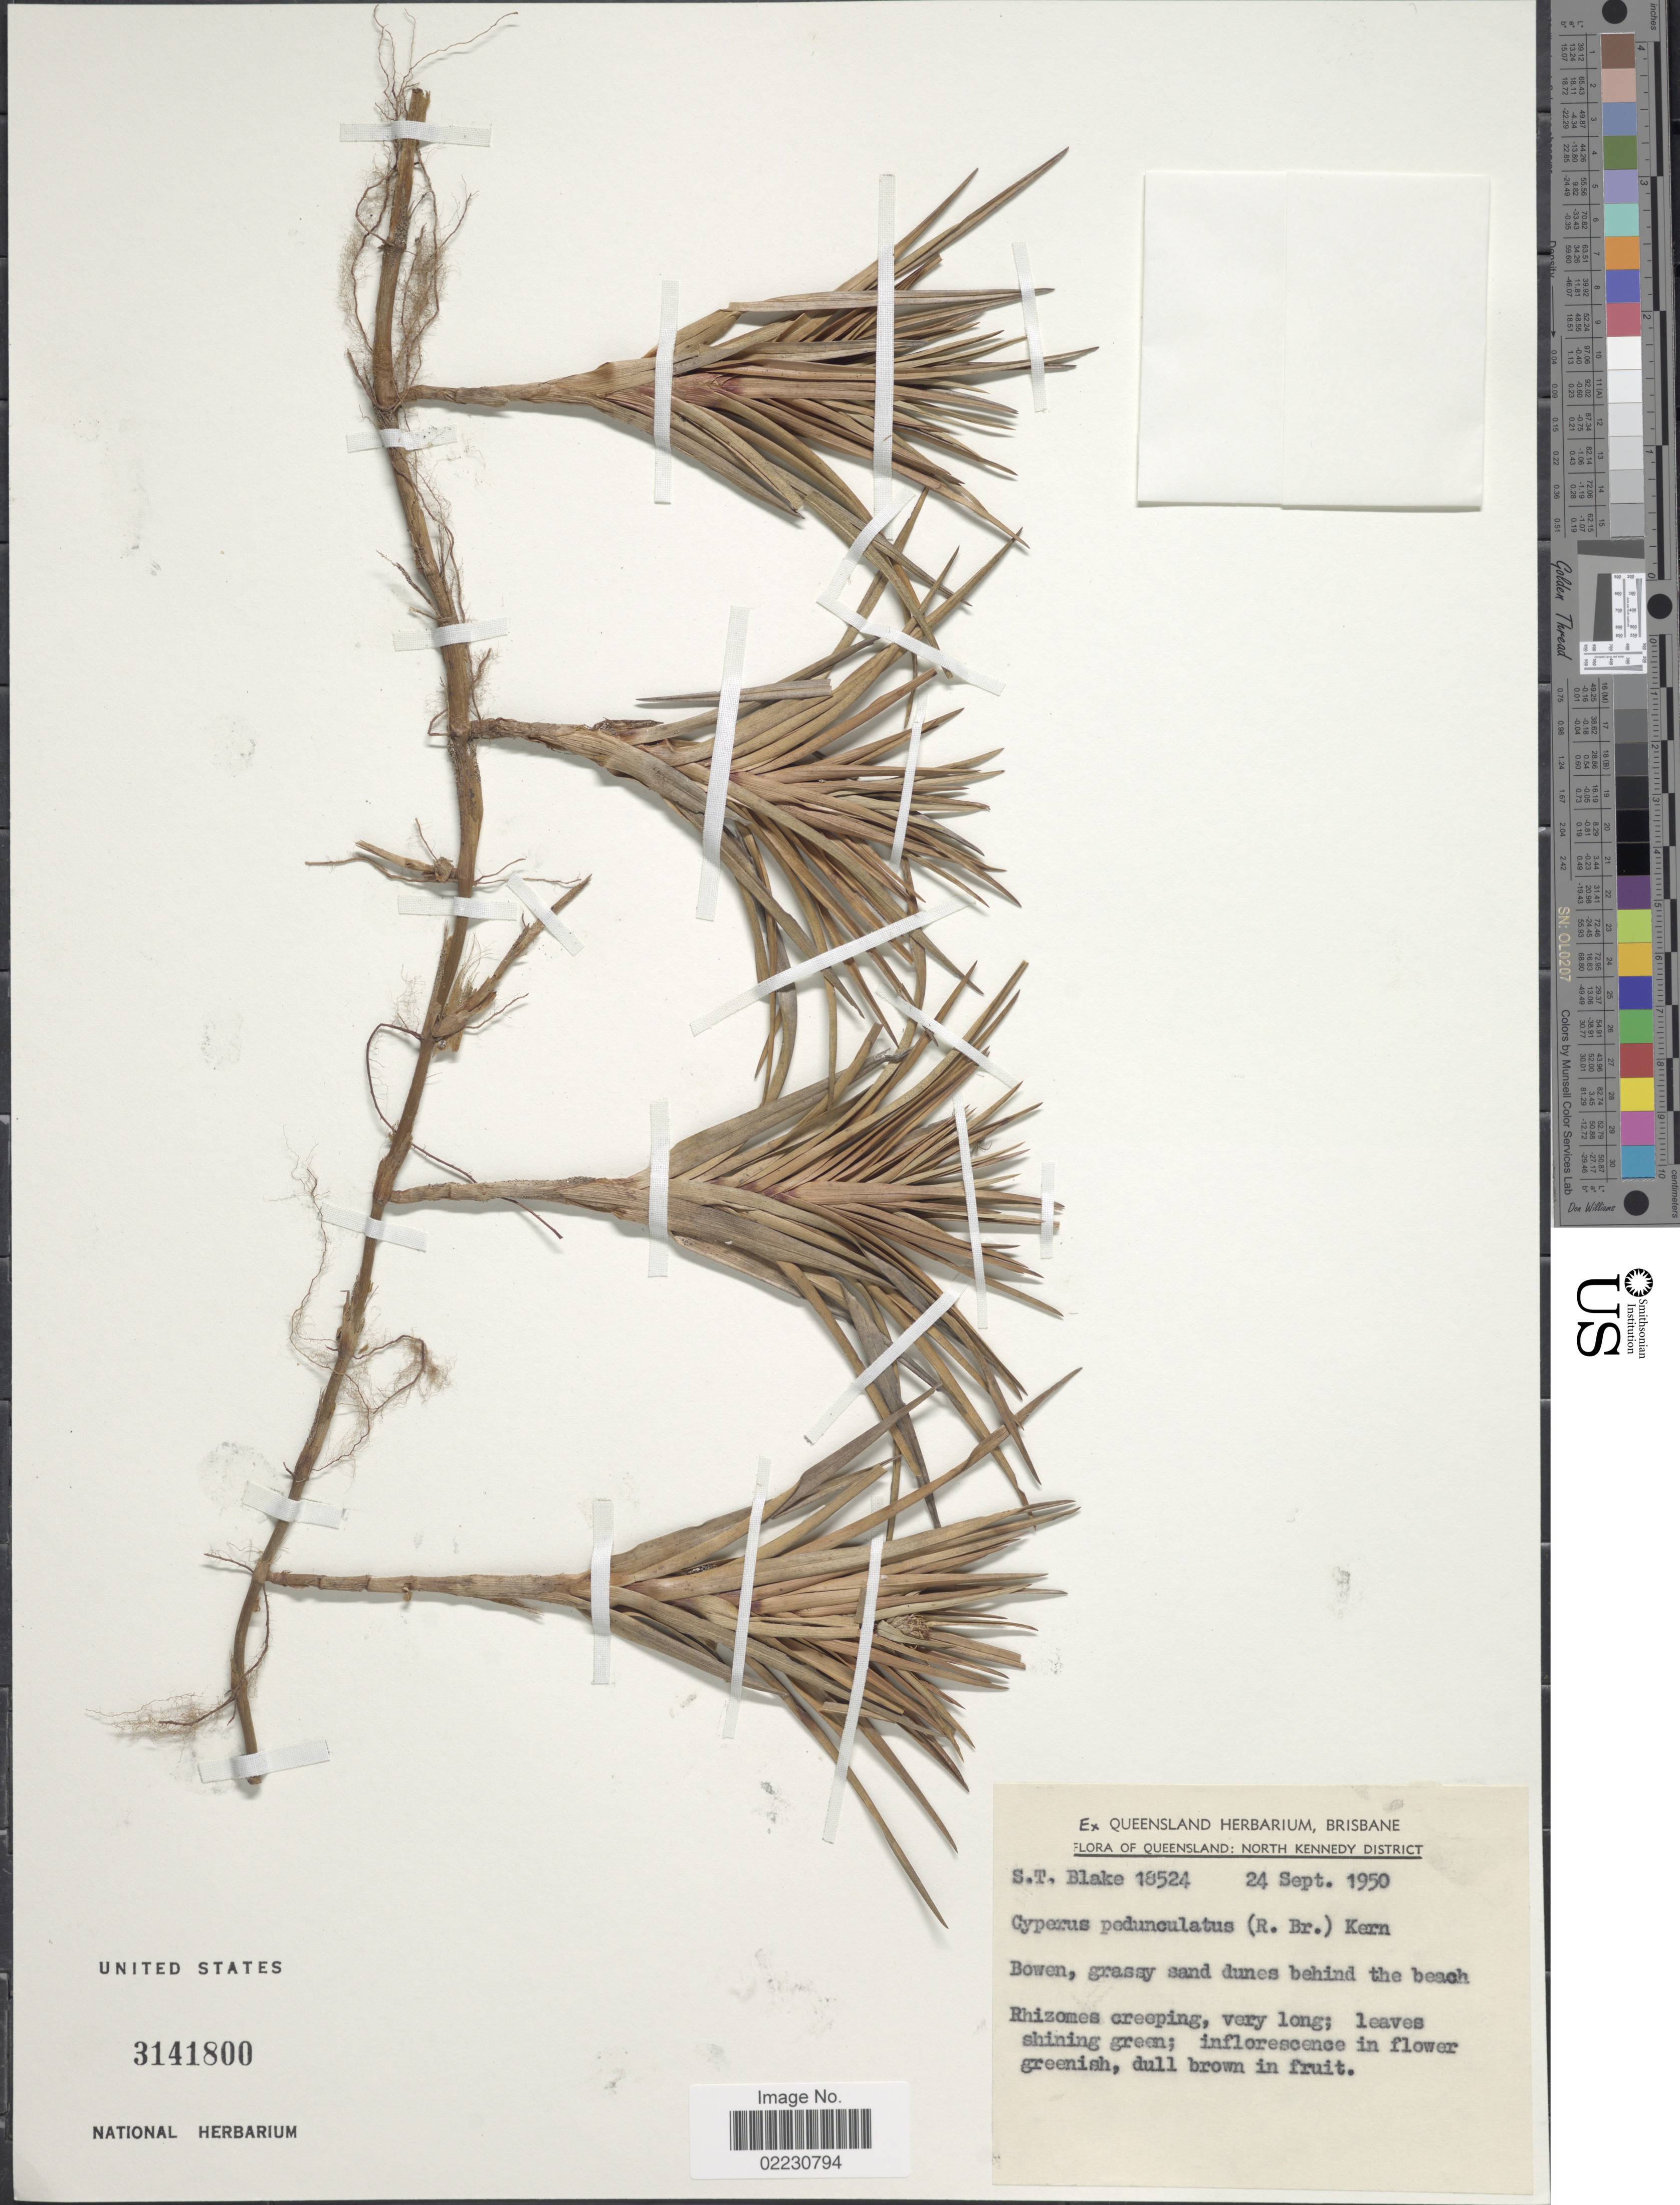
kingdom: Plantae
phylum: Tracheophyta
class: Liliopsida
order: Poales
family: Cyperaceae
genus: Cyperus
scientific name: Cyperus pedunculatus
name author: (R. Br.) J. Kern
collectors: S. T. Blake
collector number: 18524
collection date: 1950-09-24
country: Australia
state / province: Queensland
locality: North Kennedy District, Bowen, grassy sand dunes behind the beach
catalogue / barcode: US 3141800